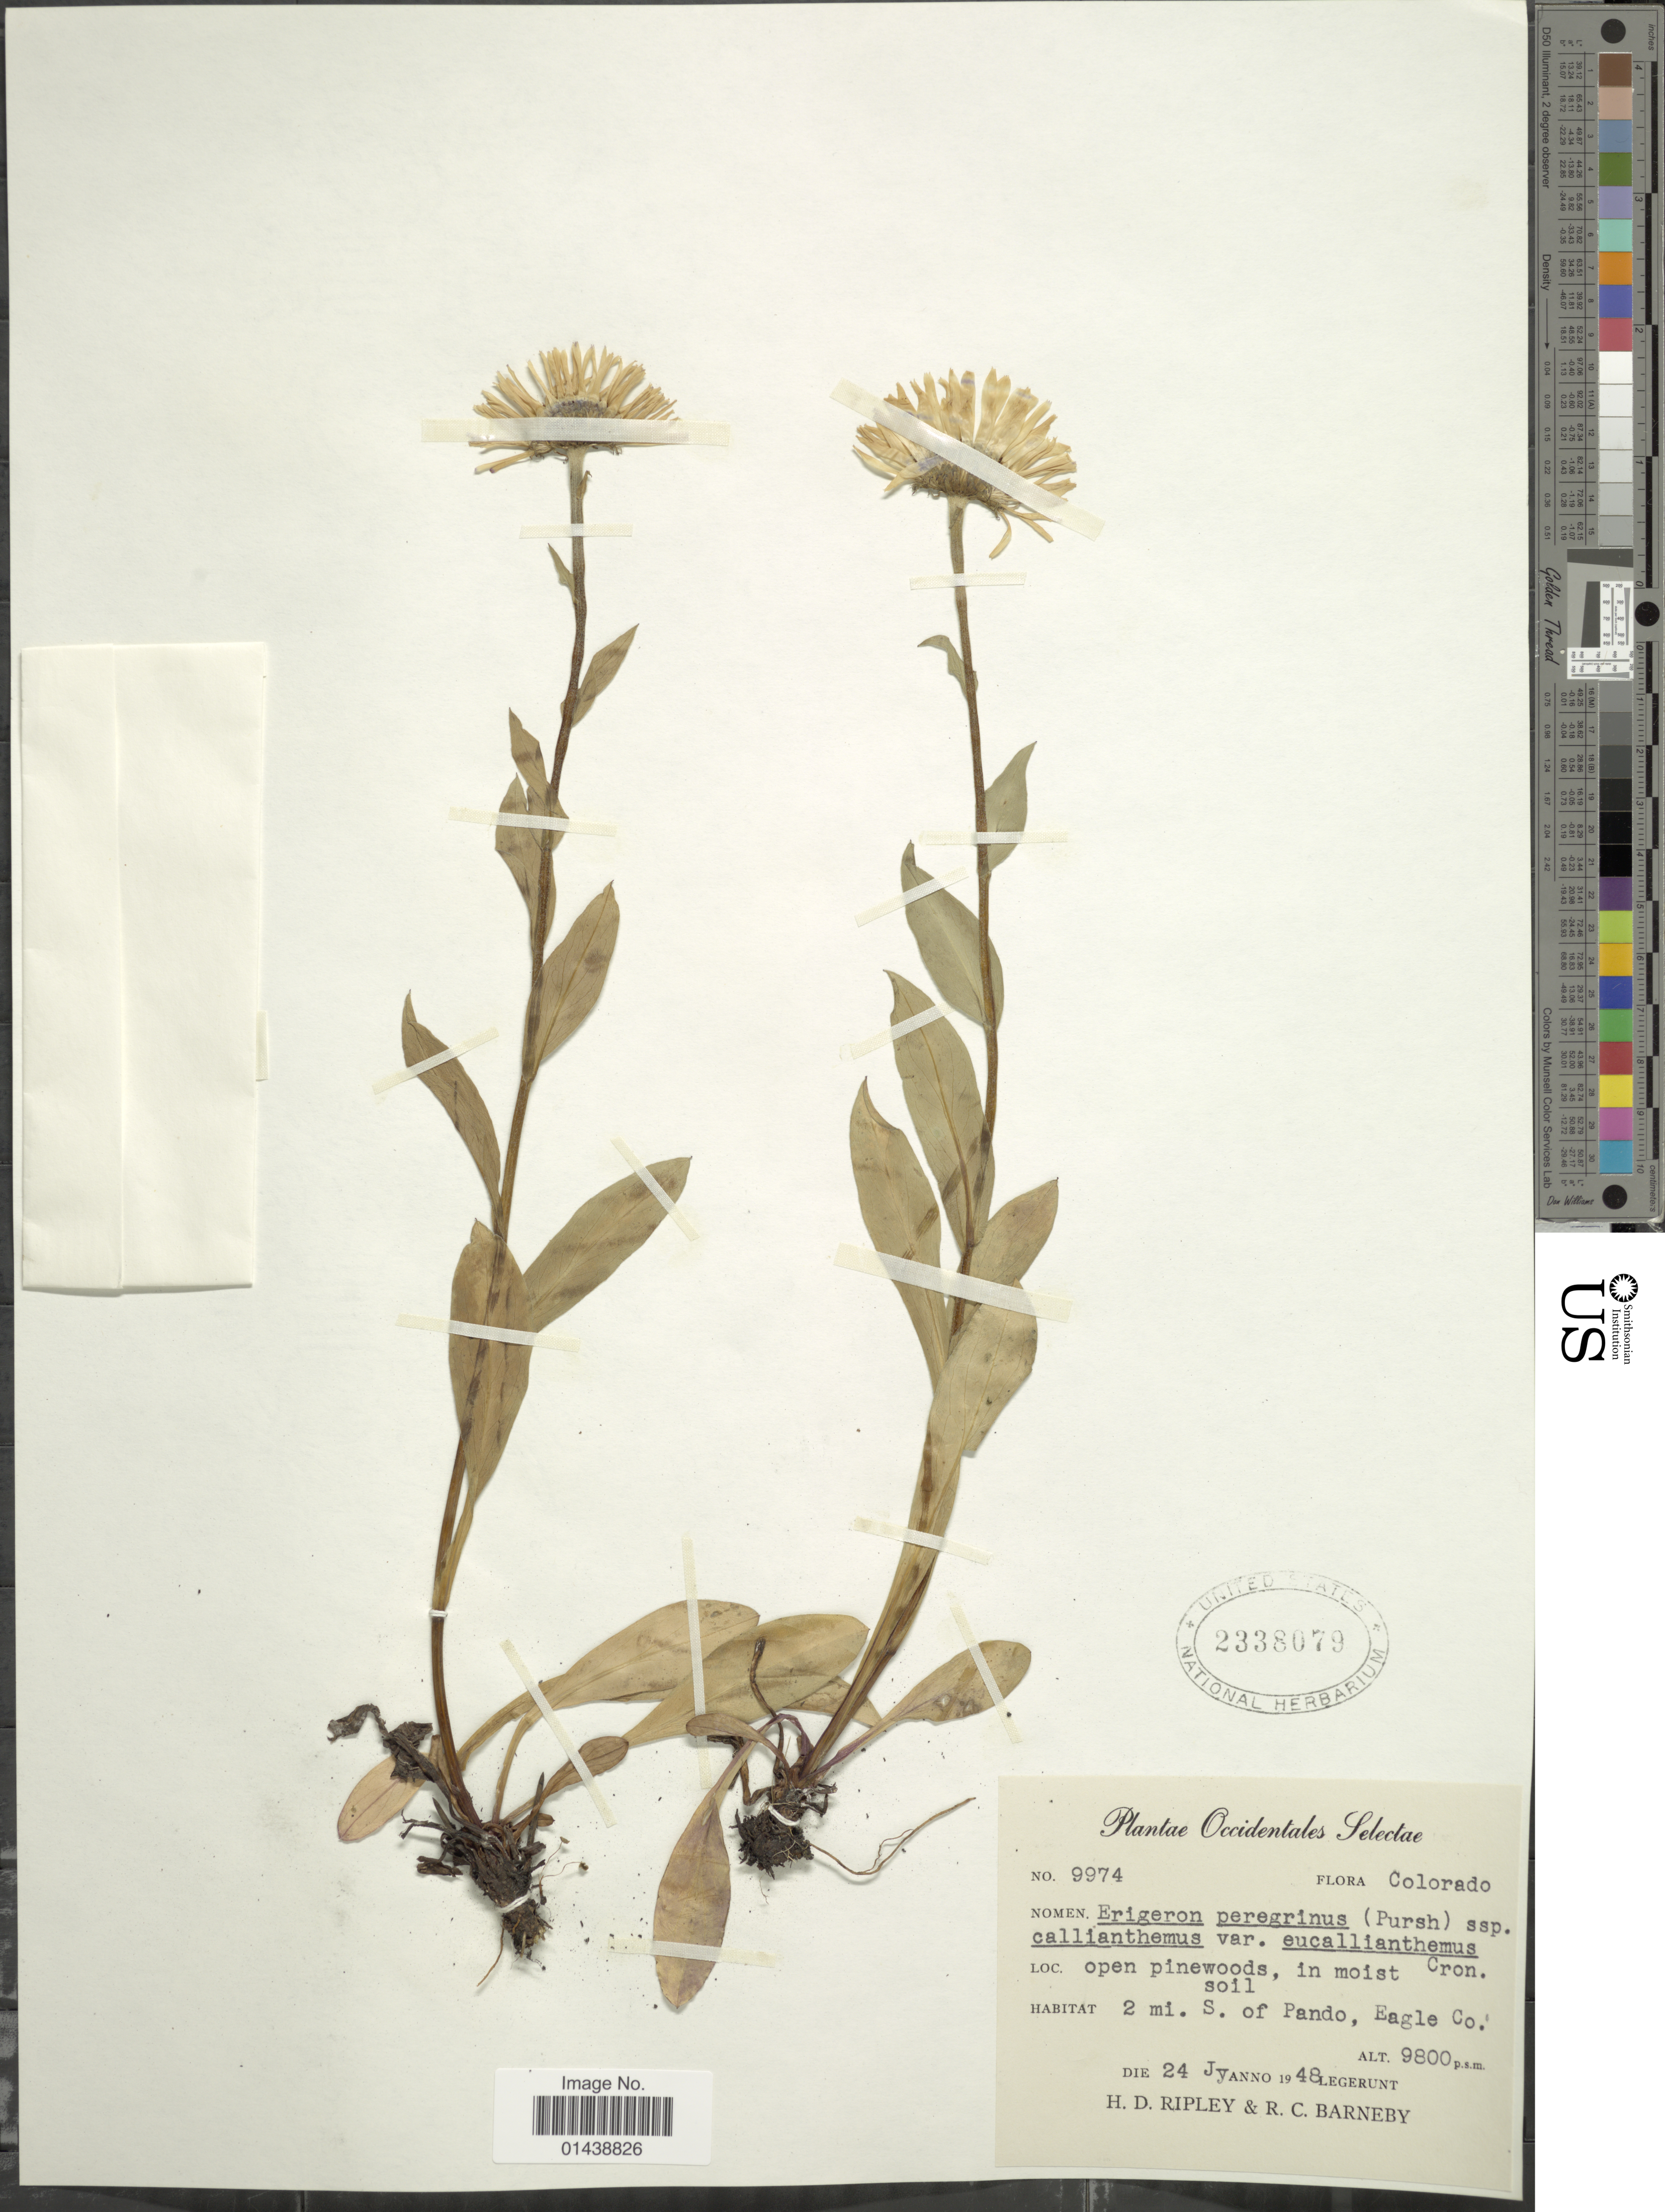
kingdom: Plantae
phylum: Tracheophyta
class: Magnoliopsida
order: Asterales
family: Asteraceae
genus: Erigeron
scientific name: Erigeron peregrinus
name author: (Banks ex Pursh) Greene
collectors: H. Ripley & R. C. Barneby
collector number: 9974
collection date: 1948-07-24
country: United States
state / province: Colorado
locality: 2 mi. S. of Pando, Eagle Co.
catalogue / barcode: US 2338079